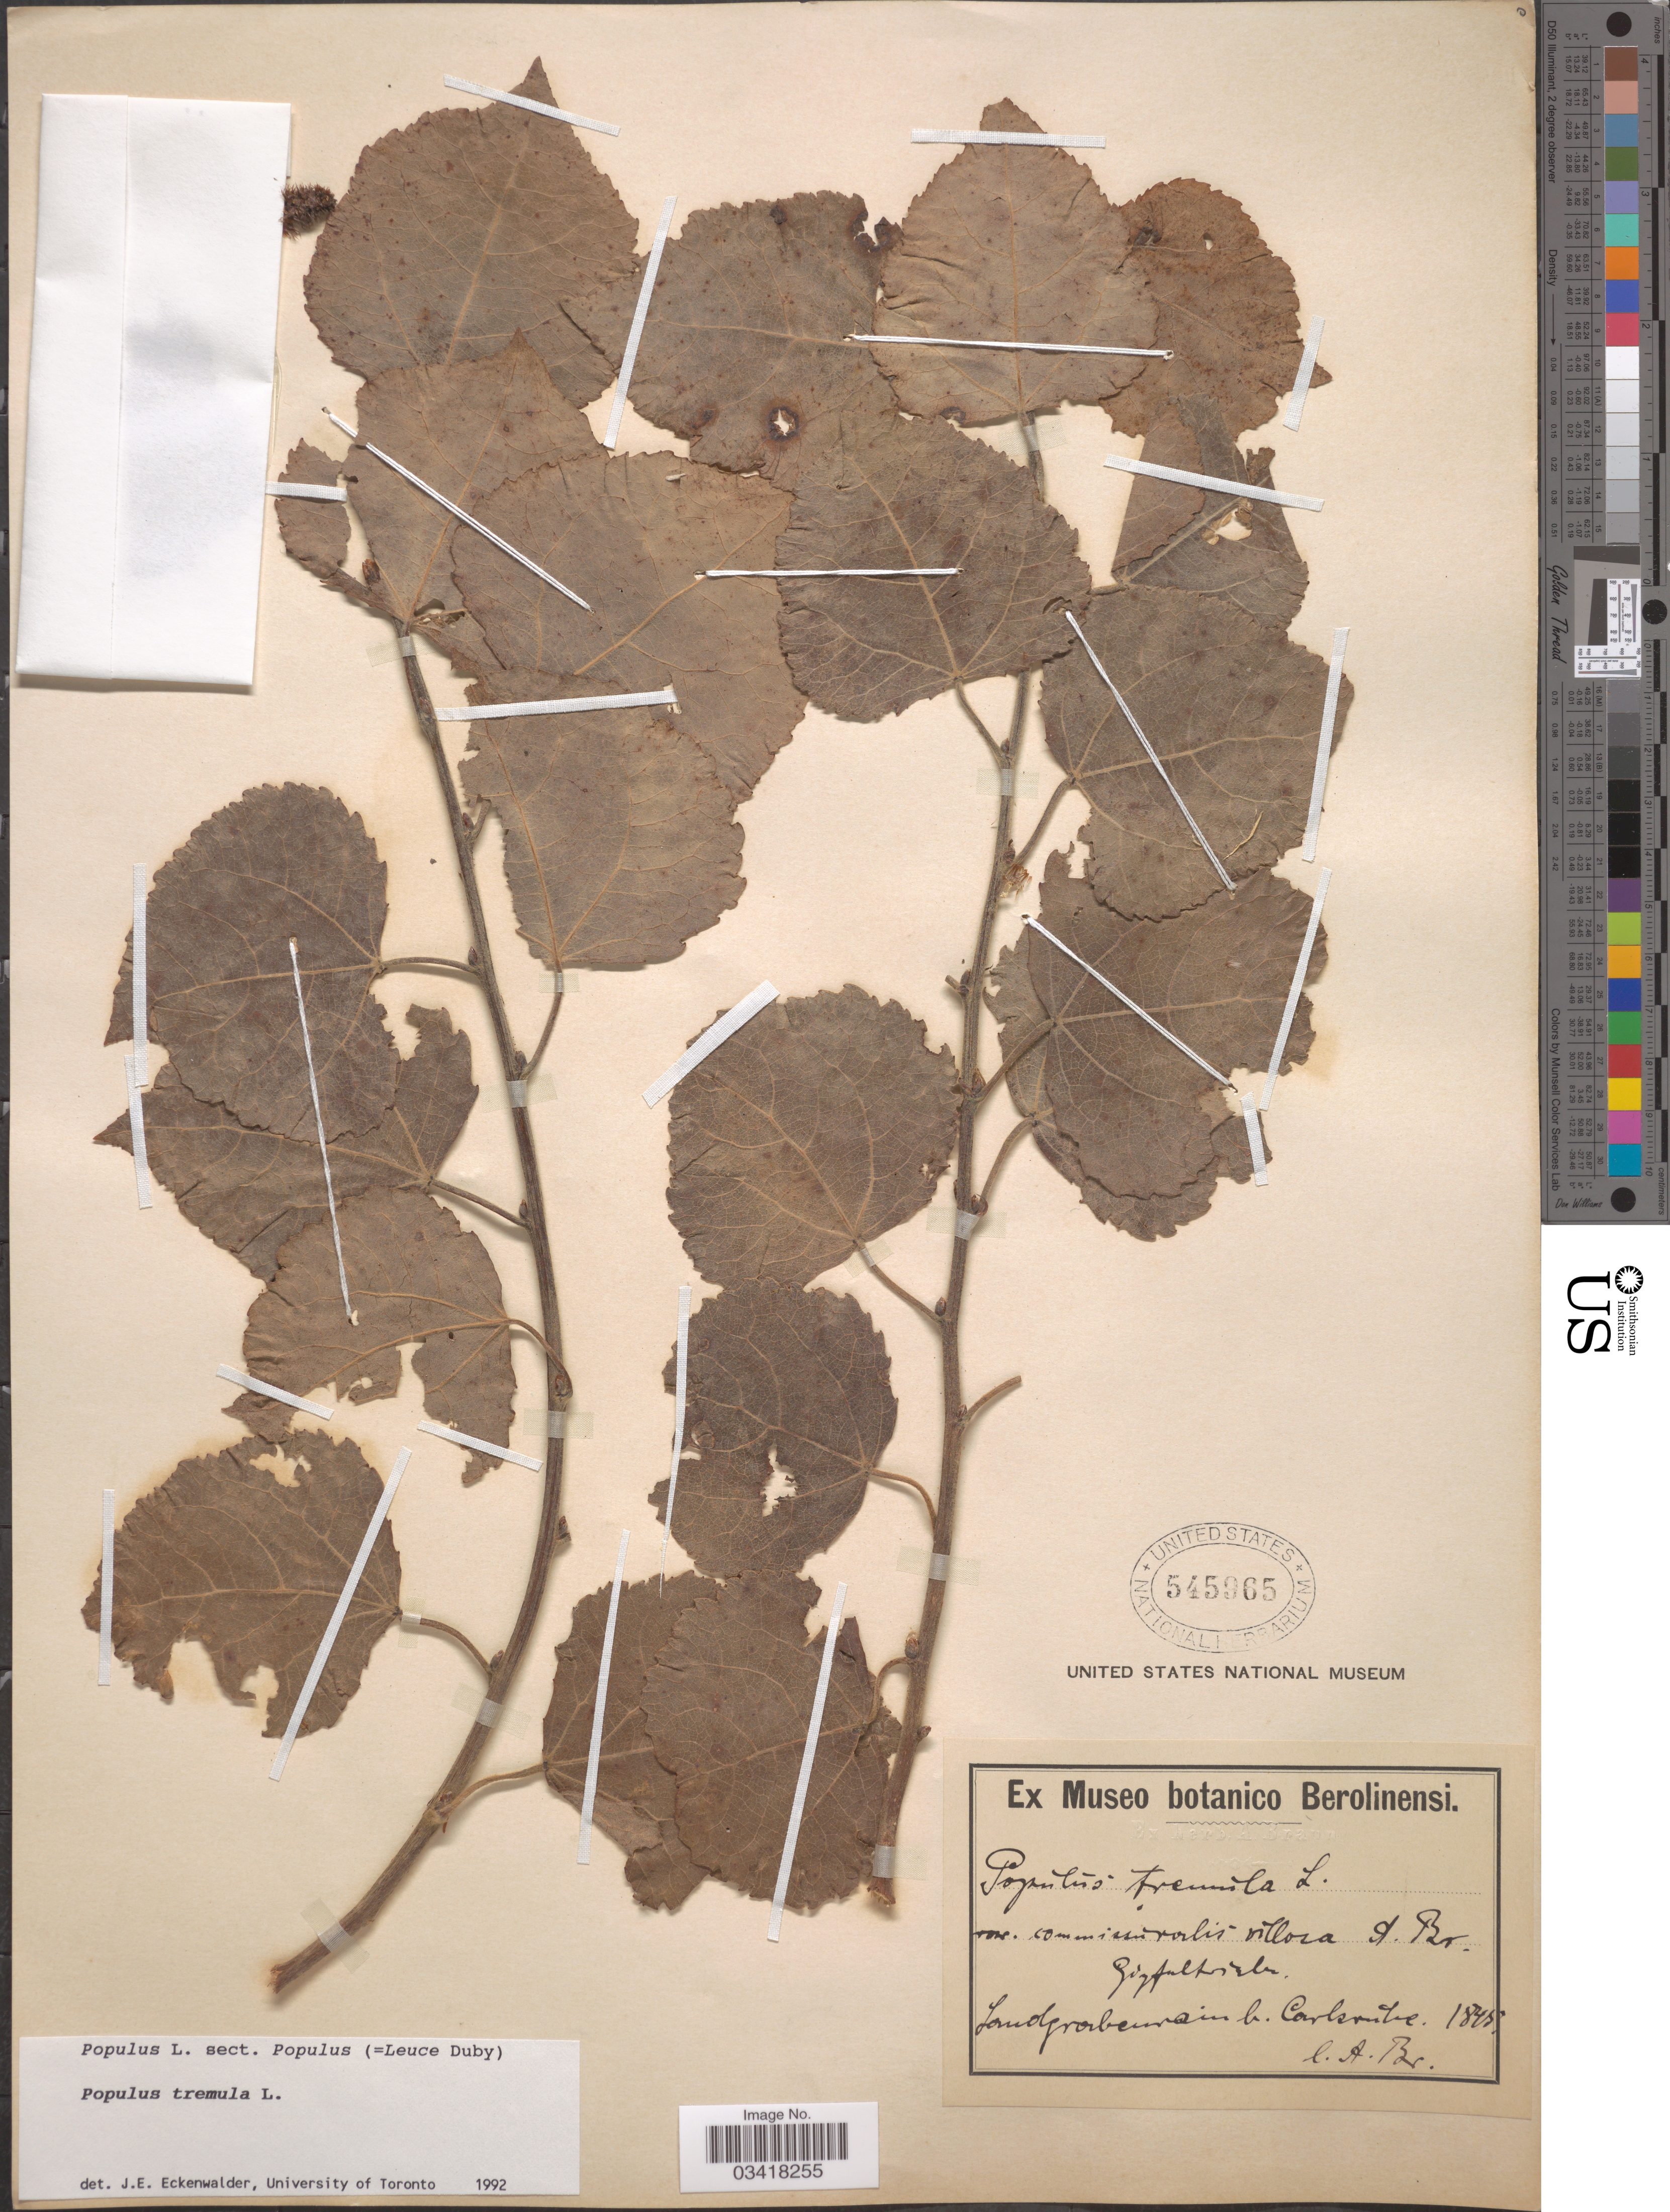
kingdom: Plantae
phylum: Tracheophyta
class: Magnoliopsida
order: Malpighiales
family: Salicaceae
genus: Populus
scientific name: Populus tremula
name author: L.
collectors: A. Br.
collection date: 1845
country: Germany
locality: [illegible text]. Londgrosbenrain b. Carlsruhe.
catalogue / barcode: US 545965